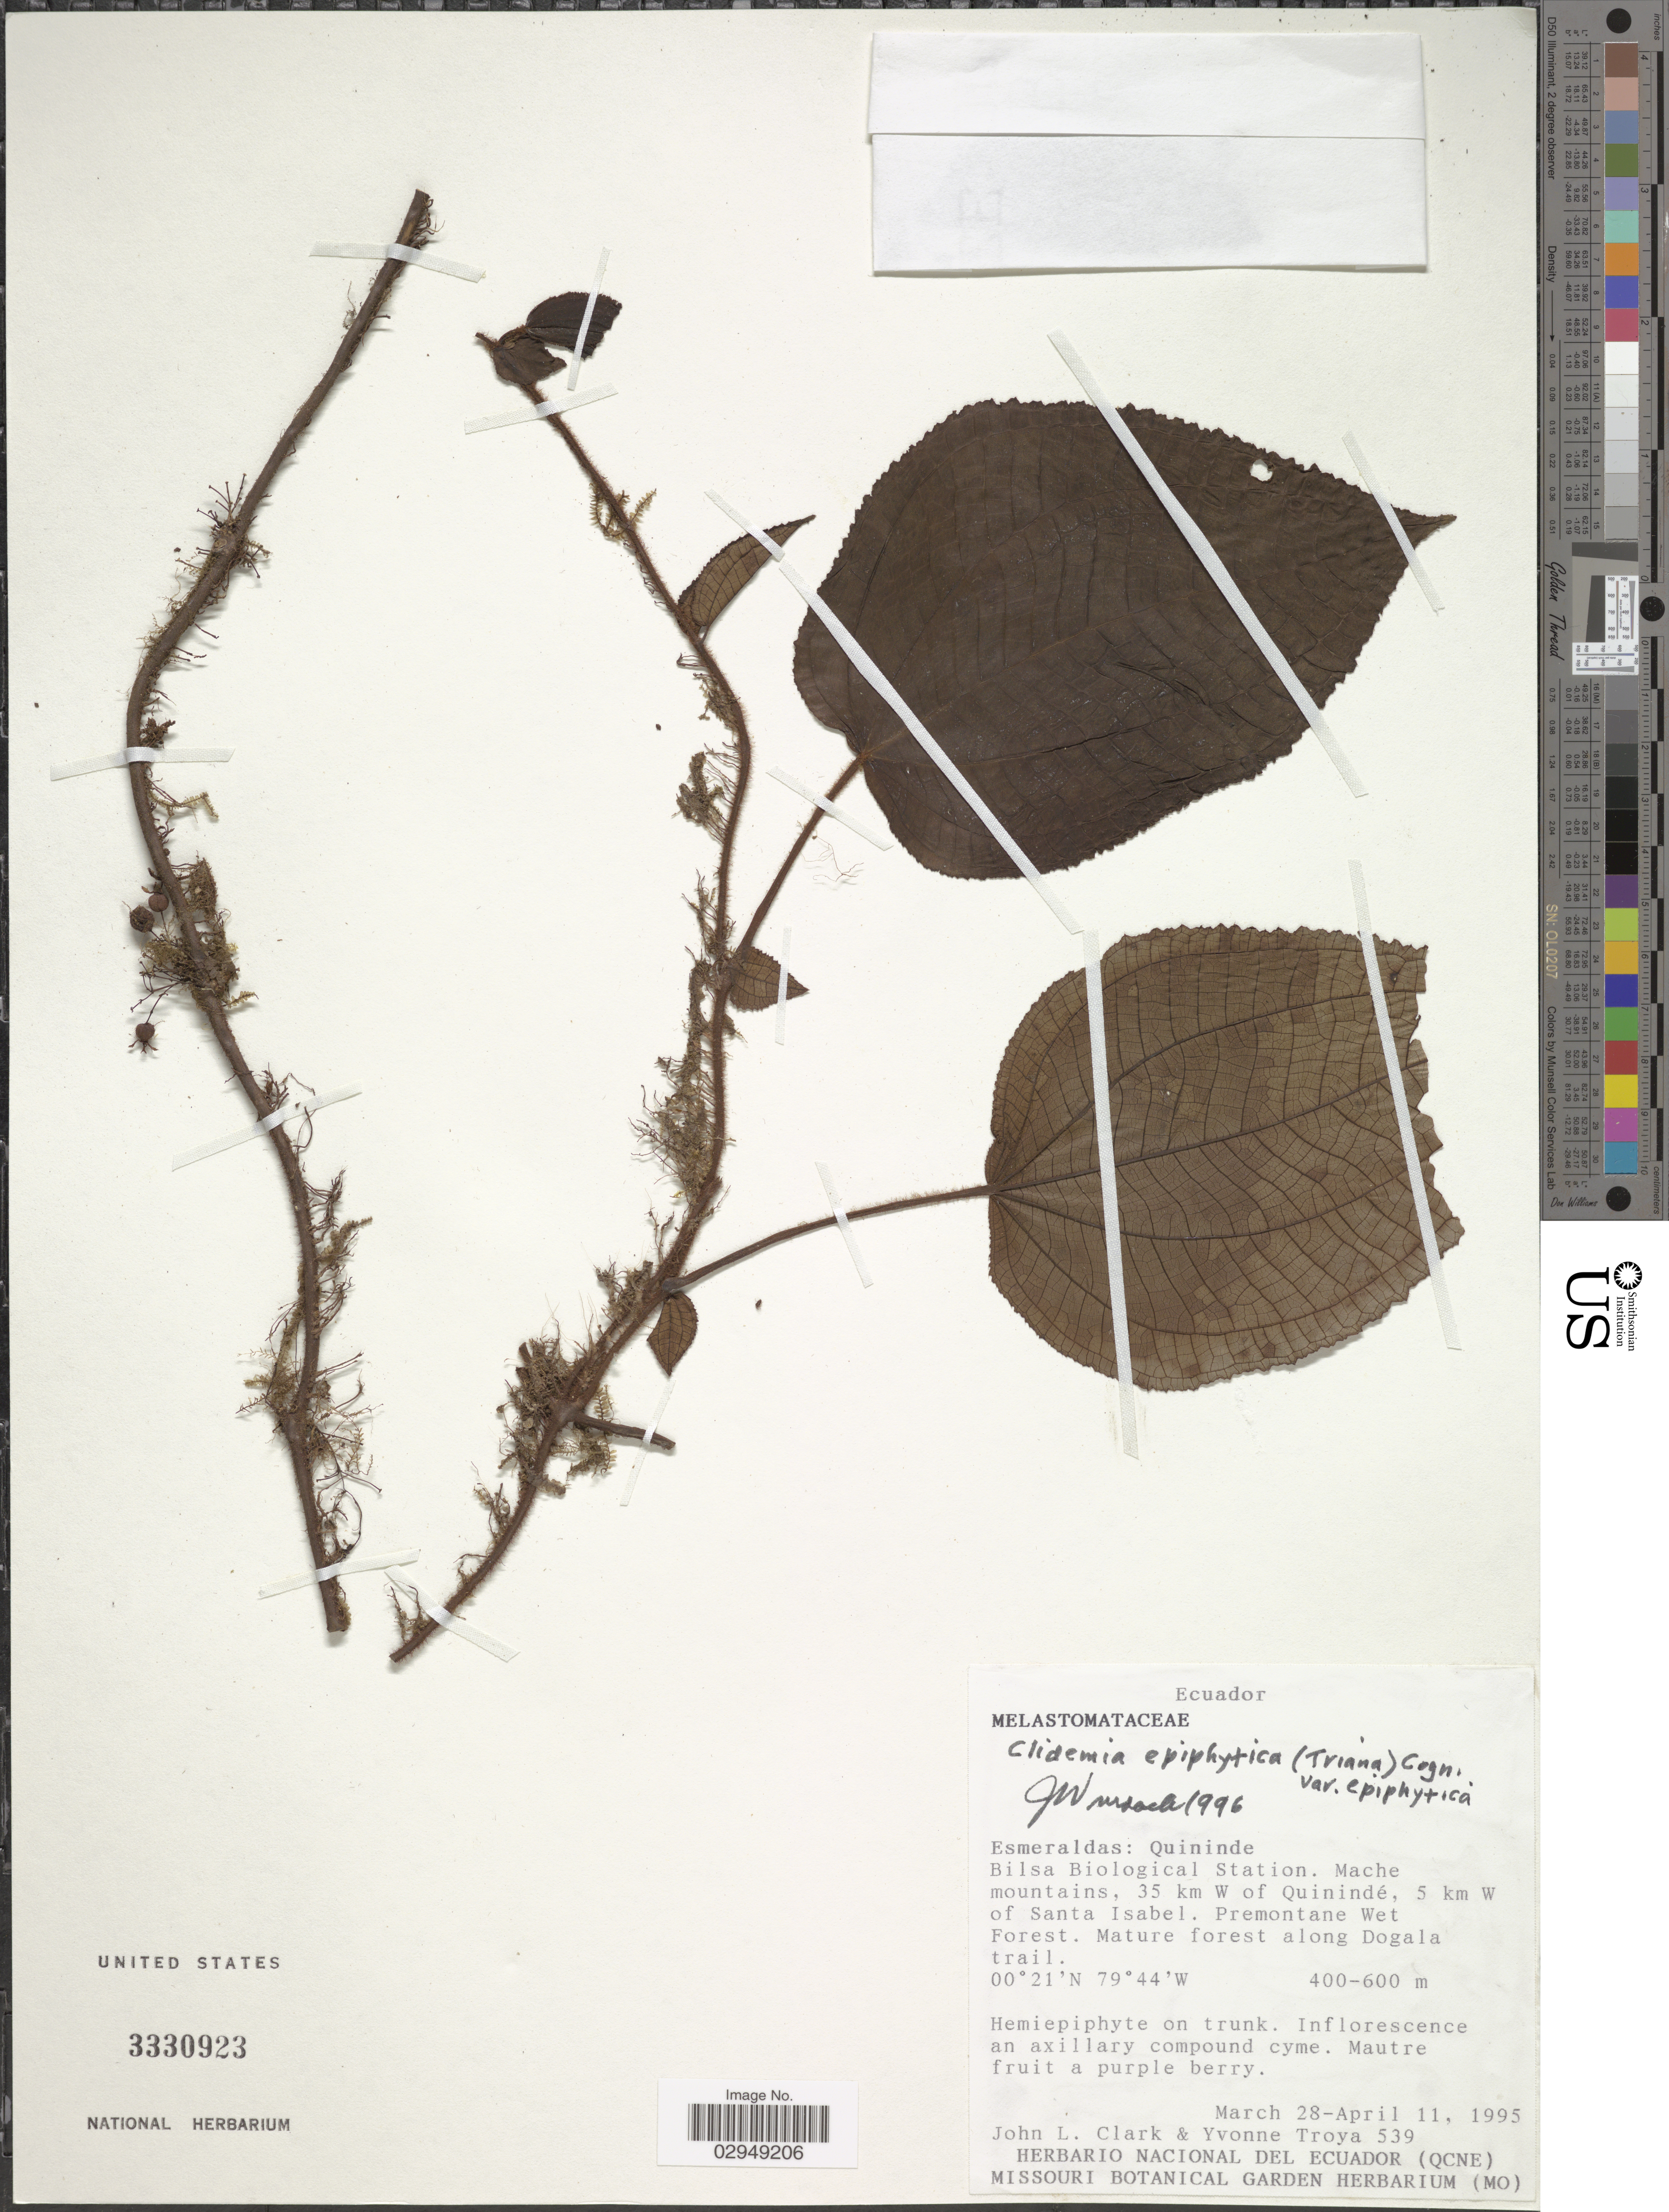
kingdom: Plantae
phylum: Tracheophyta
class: Magnoliopsida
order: Myrtales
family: Melastomataceae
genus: Clidemia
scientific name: Clidemia epiphytica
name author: (Triana) Cogn.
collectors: J. L. Clark & Y. Troya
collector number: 539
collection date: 1995-03-28/1995-04-11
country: Ecuador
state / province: Esmeraldas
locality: Quininde, Bilsa Biological Station, Mache mountains, 35 km W of Quinindé, 5 km W of Santa Isabel, Premontane Wet Forest, Mature forest along Dogala trail.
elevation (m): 400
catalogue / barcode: US 3330923